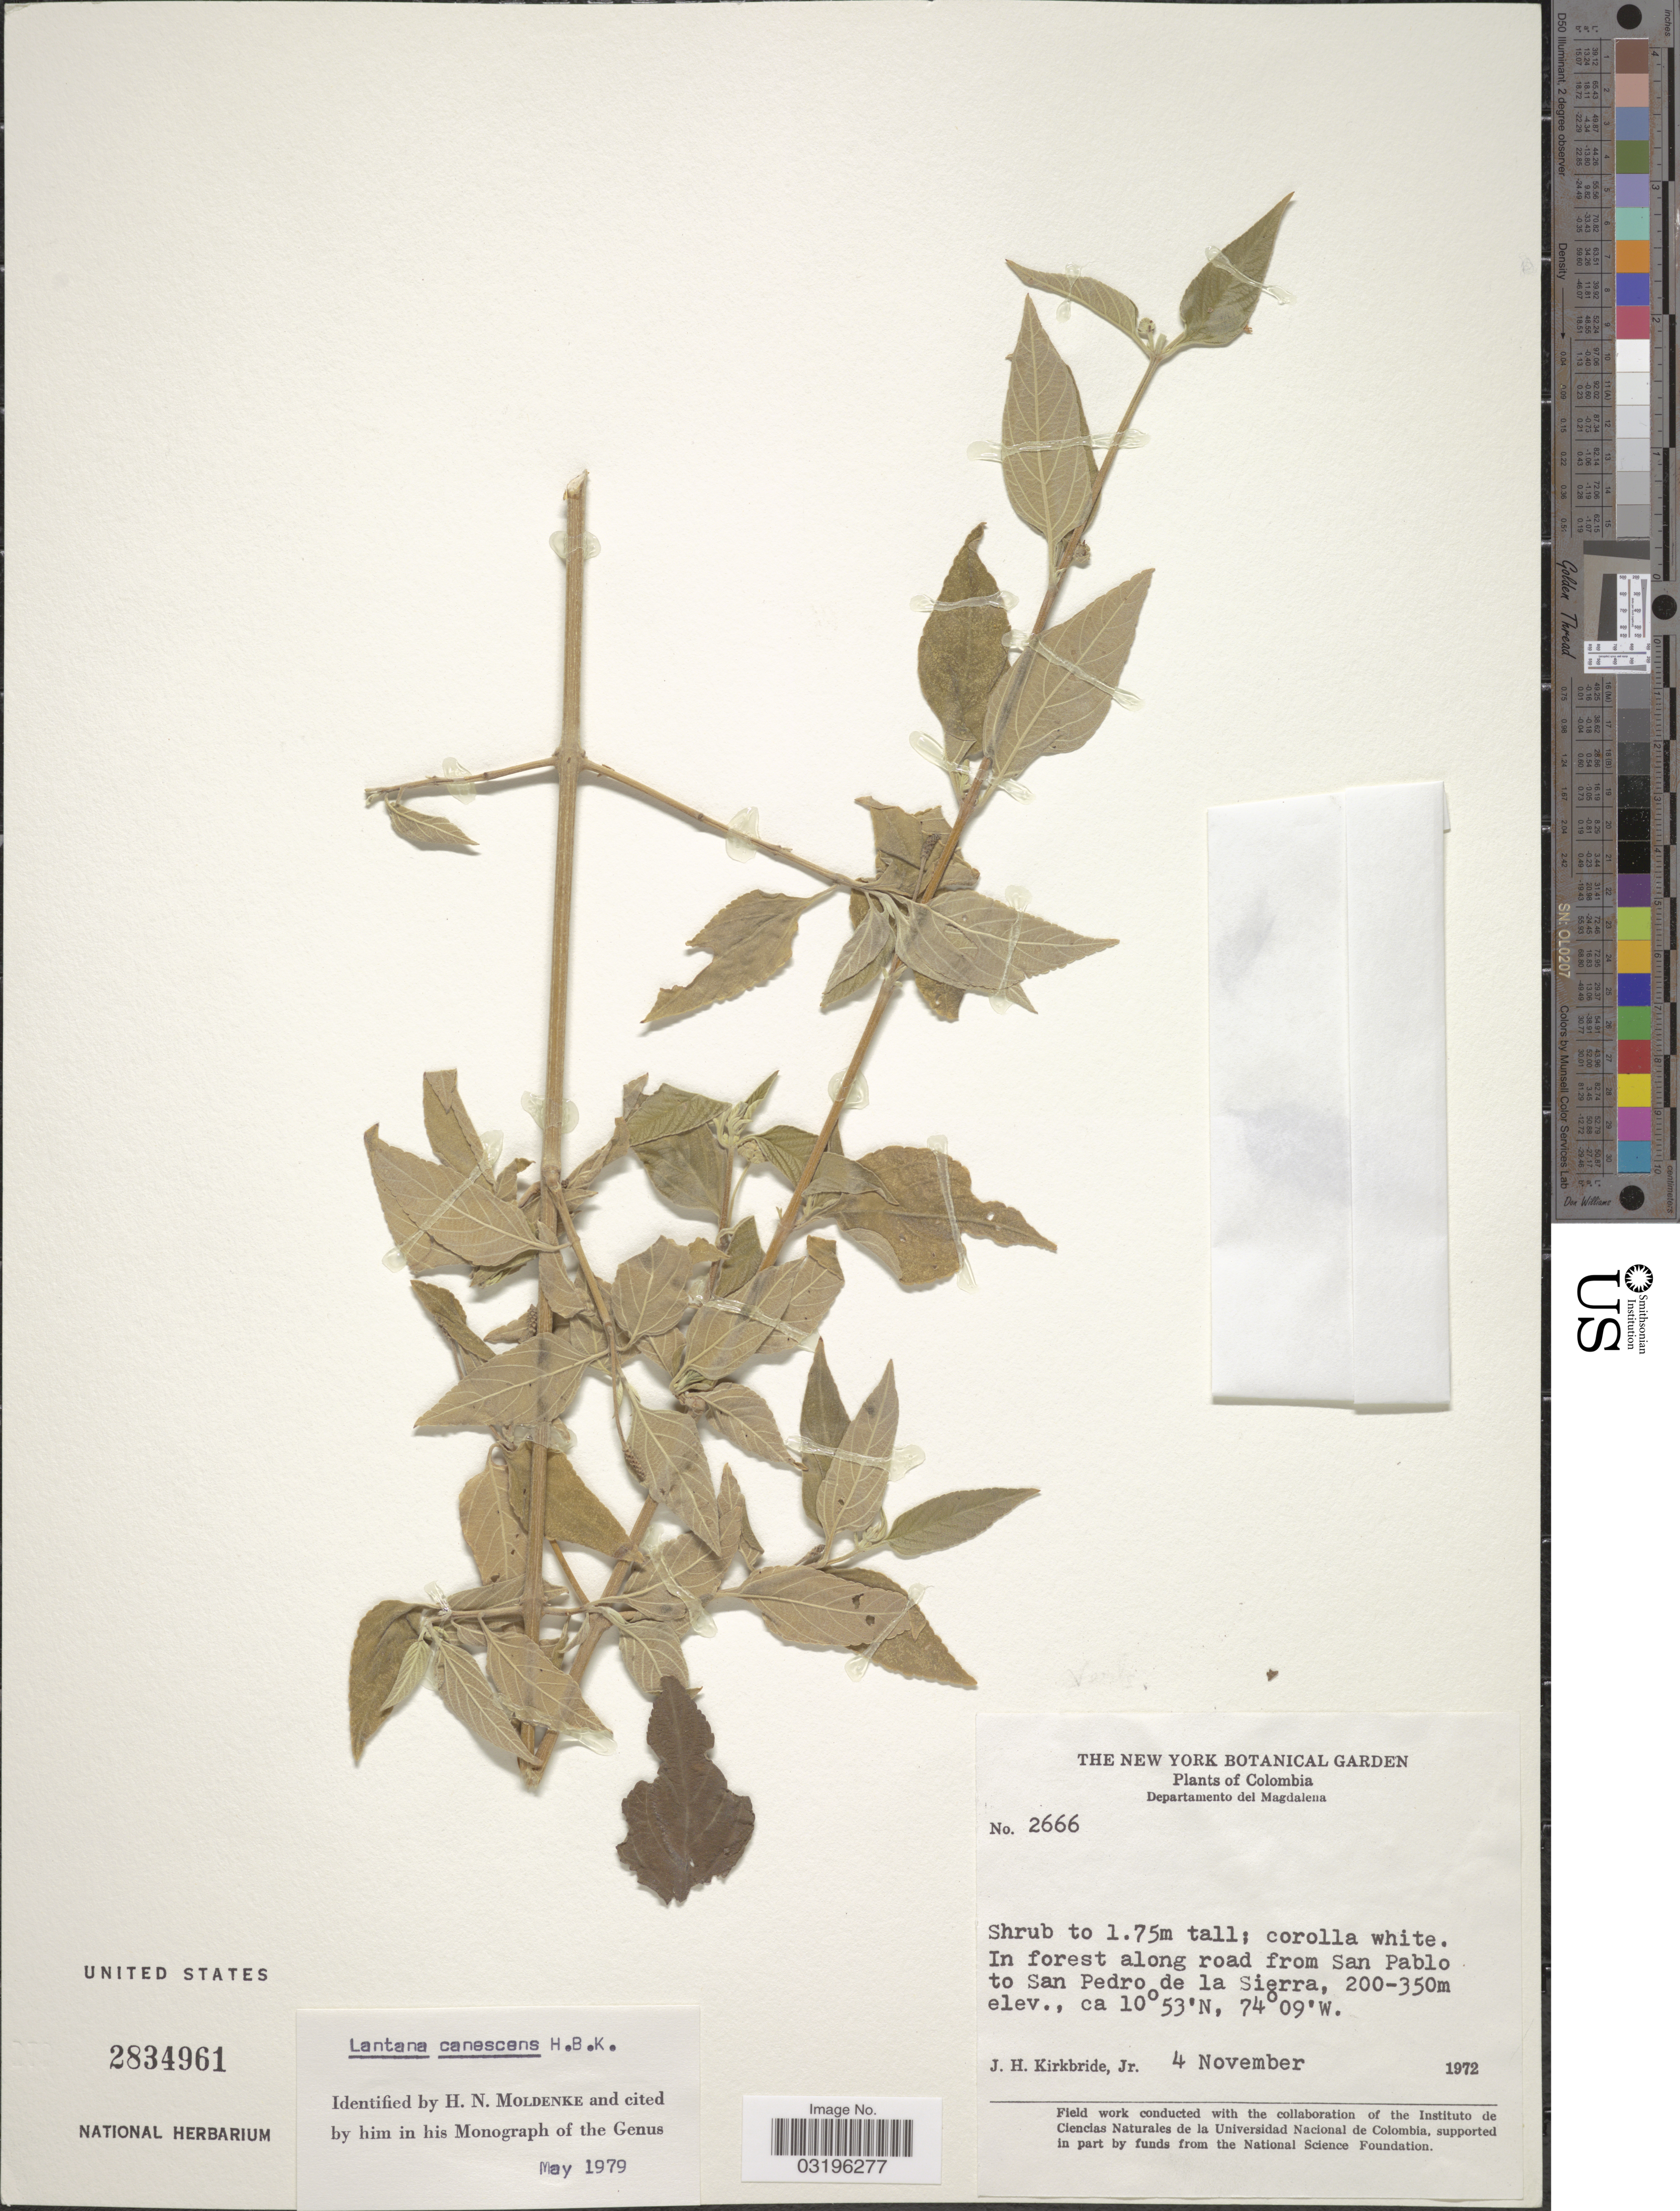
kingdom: Plantae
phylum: Tracheophyta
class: Magnoliopsida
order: Lamiales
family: Verbenaceae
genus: Lantana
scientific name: Lantana canescens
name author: Kunth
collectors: J. H. Kirkbride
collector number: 2666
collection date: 1972-11-04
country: Colombia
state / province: Magdalena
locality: Departamento del Magdalena. In forest along road from San Pablo to San Pedro de la Sierra.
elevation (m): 200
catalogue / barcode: US 2834961